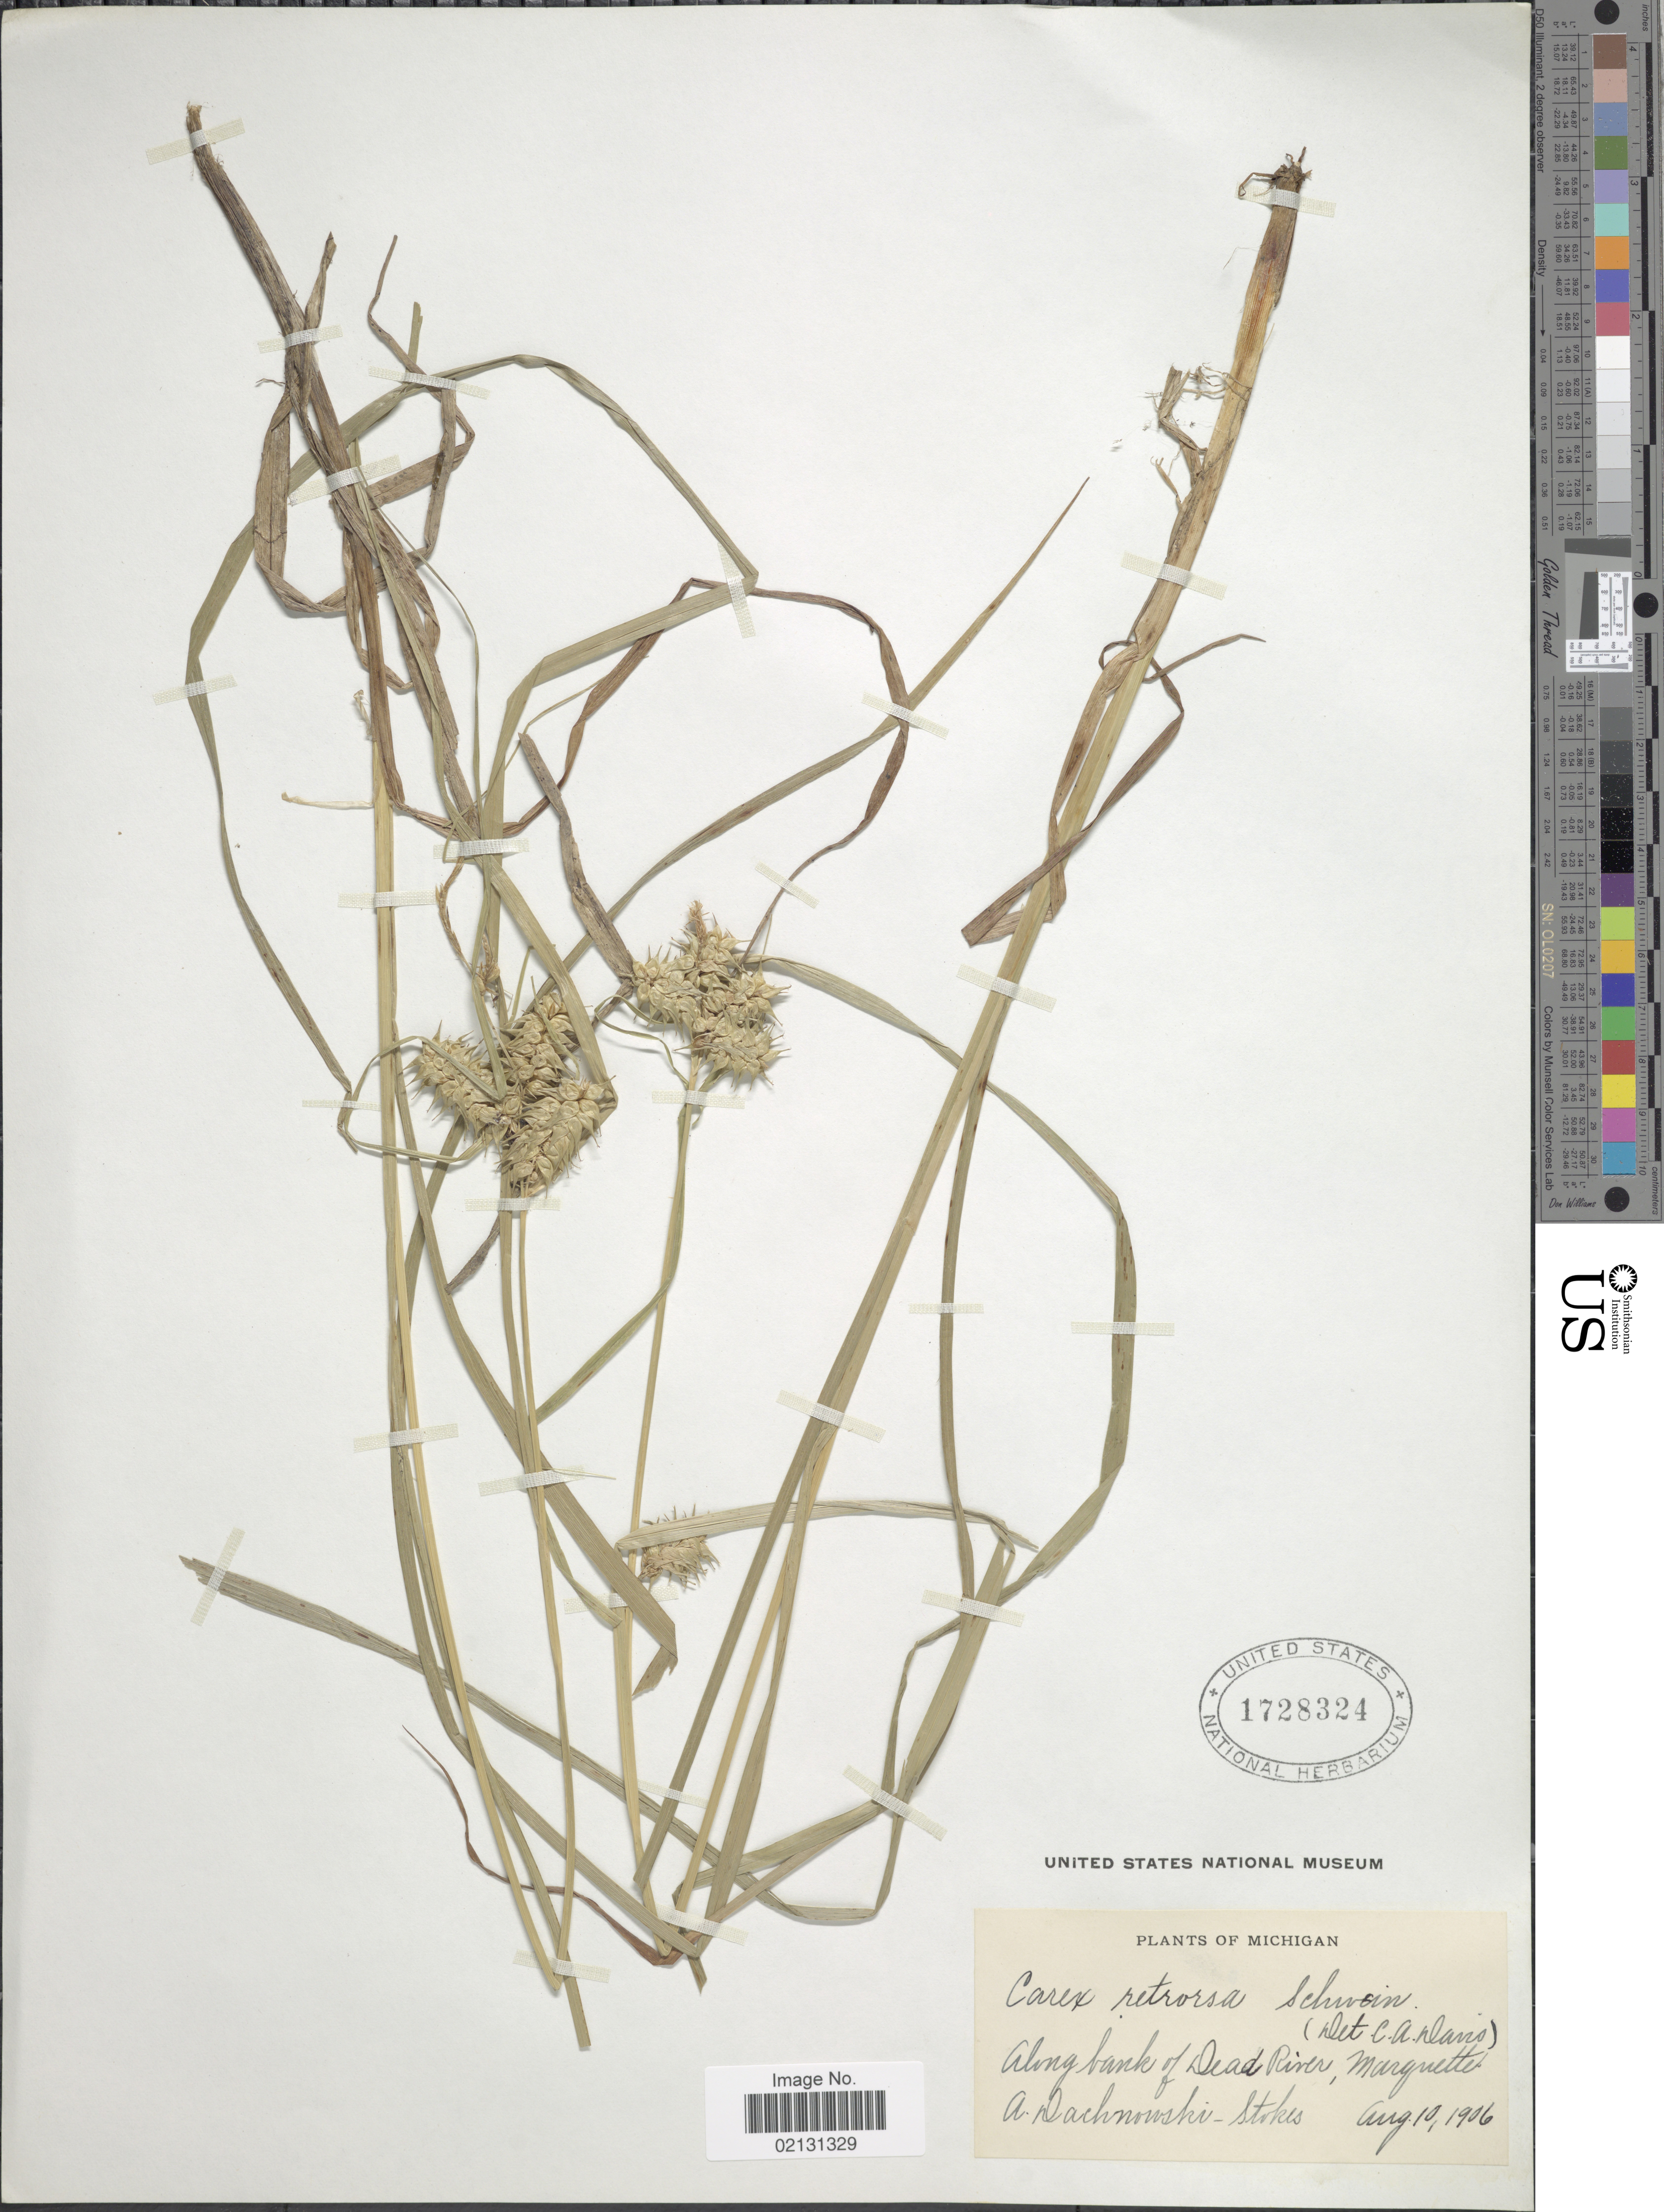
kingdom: Plantae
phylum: Tracheophyta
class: Liliopsida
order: Poales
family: Cyperaceae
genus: Carex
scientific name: Carex retrorsa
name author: Schwein.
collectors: A. P. Dachnowski-Stokes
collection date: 1906-08-10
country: United States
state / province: Michigan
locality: Along bank of Dead River, Marquette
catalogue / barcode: US 1728324